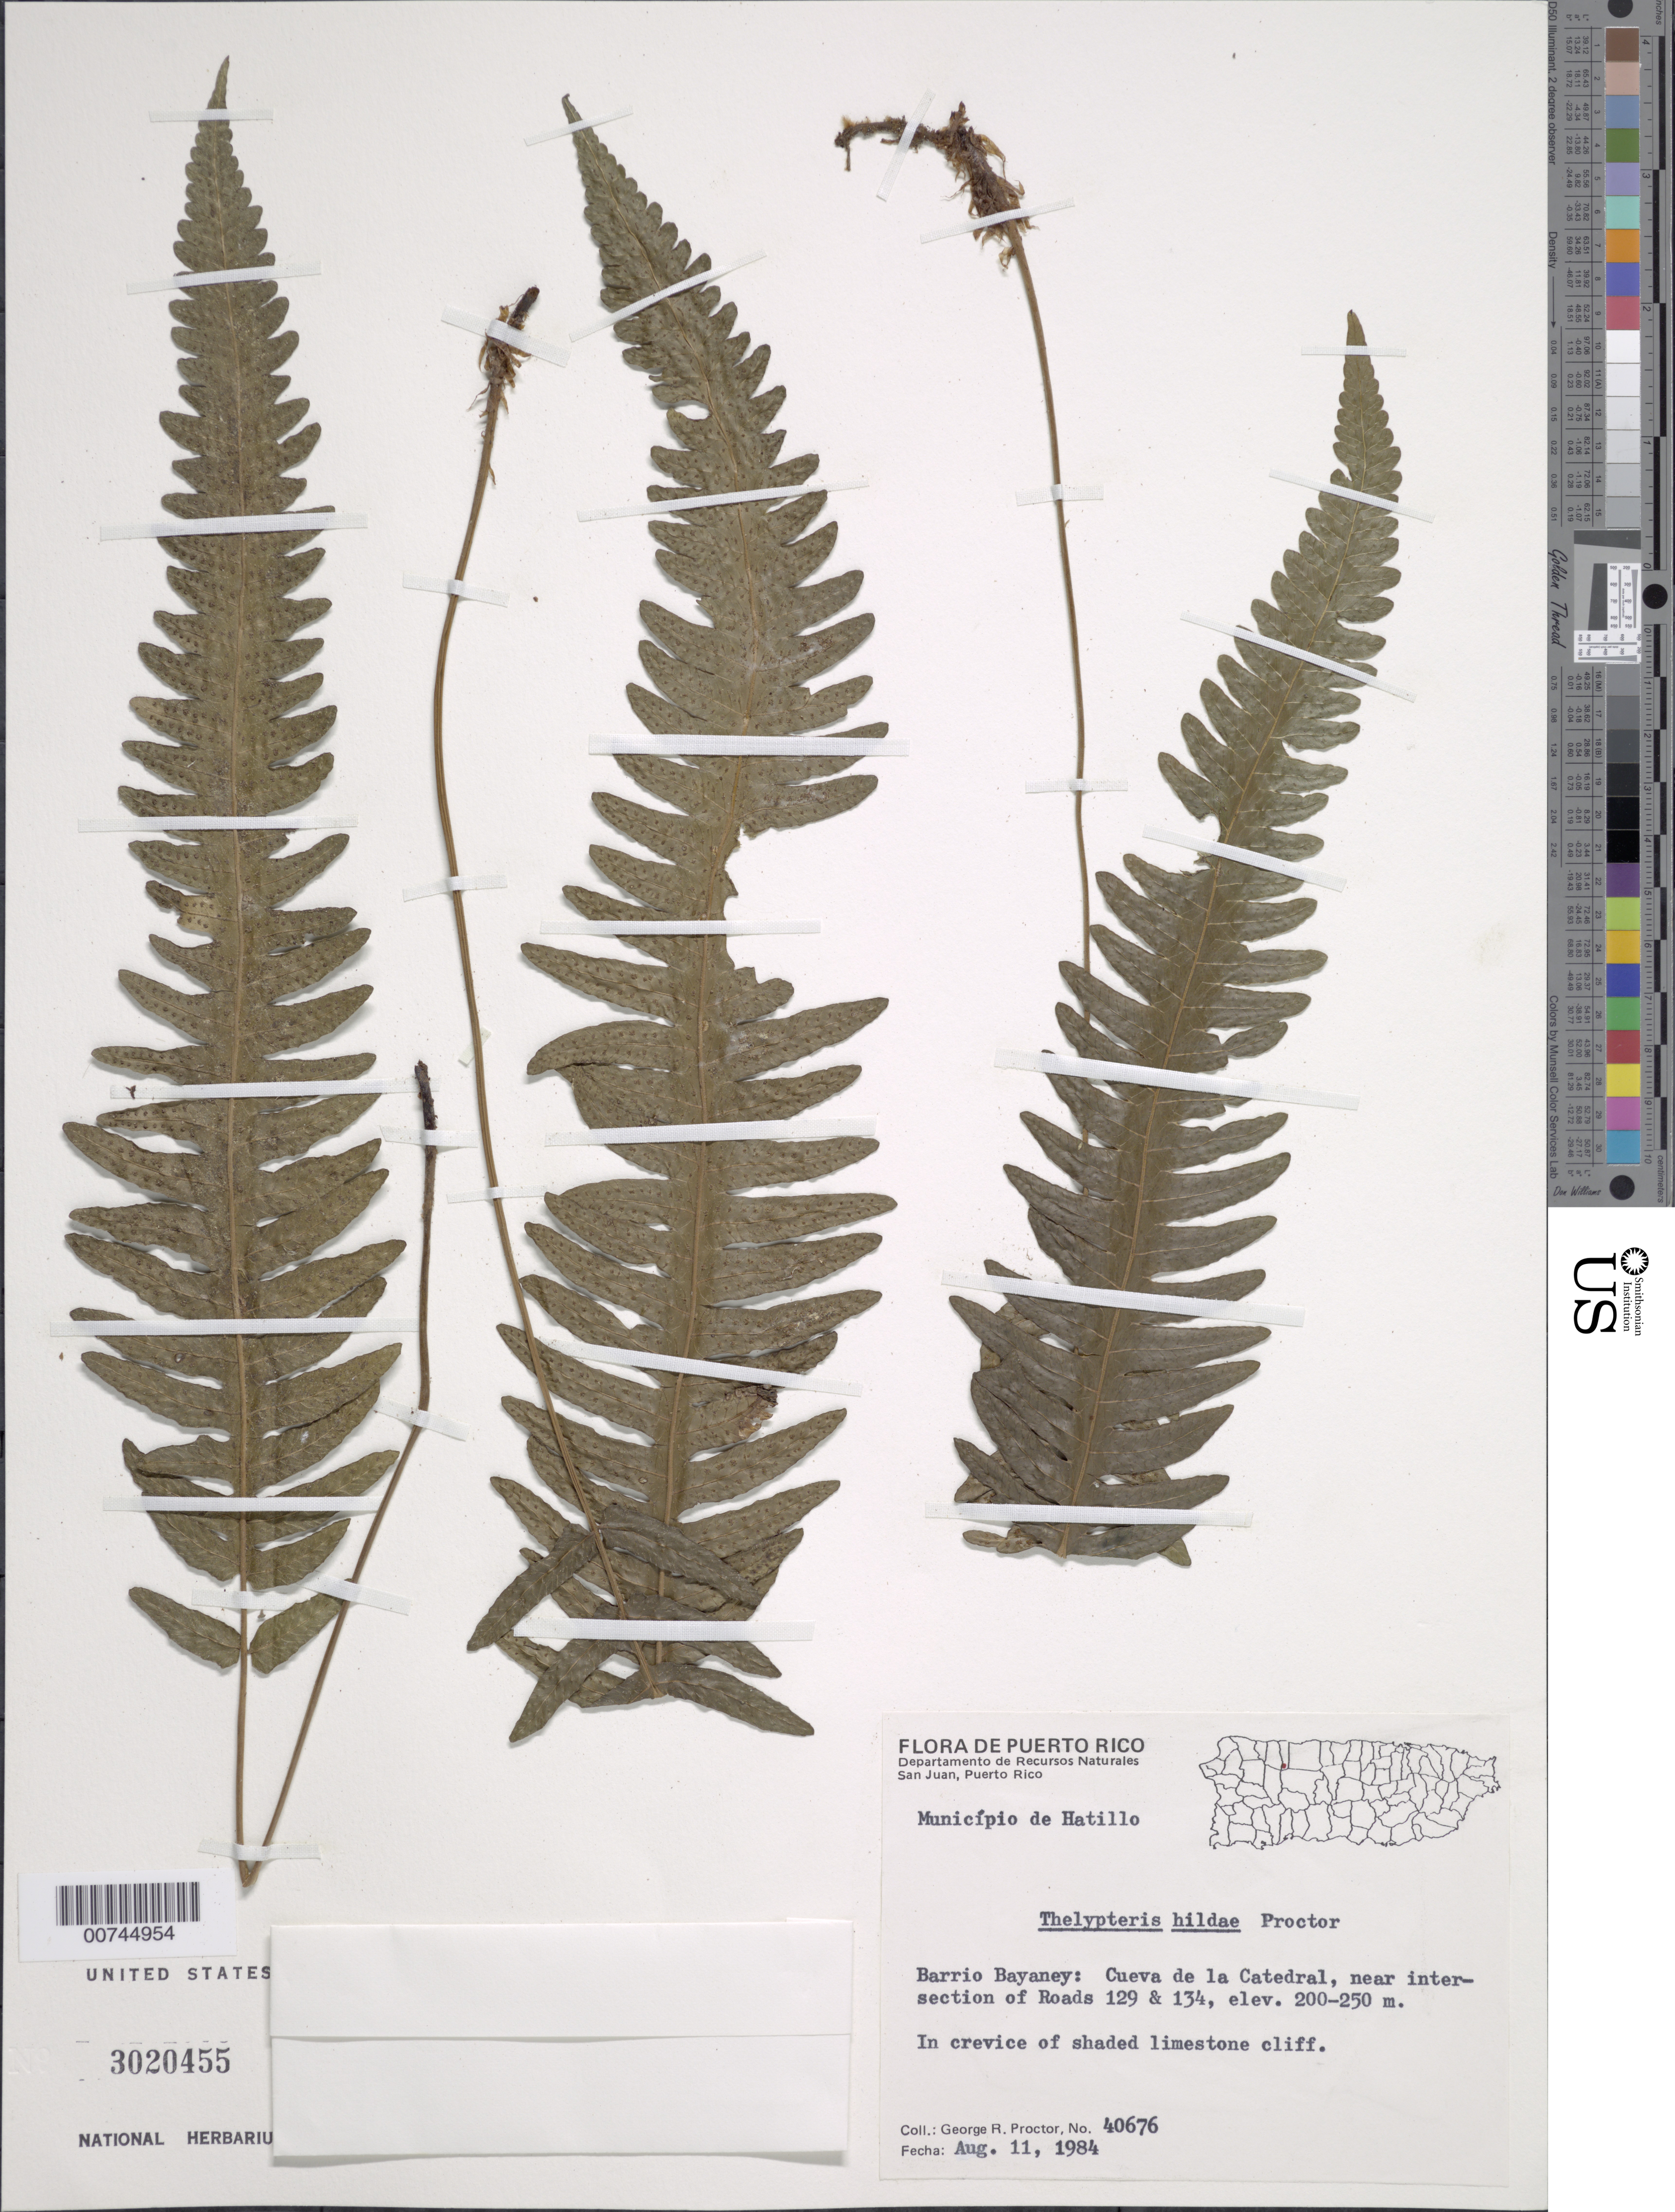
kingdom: Plantae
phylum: Tracheophyta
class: Polypodiopsida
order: Polypodiales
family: Thelypteridaceae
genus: Goniopteris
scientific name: Goniopteris hildae (Proctor) comb. nov., ined 2015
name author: (Proctor)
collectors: G. R. Proctor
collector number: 40676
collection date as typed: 11 Aug 1984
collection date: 1984-08-11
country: Puerto Rico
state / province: Hatillo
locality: Barrio Bayaney: Cueva de la Ctedral, near intersection of Roads 129 & 134, Municipio de Hatillo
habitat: In crevice of shaded limestone cliff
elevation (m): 200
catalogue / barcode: US 3020455